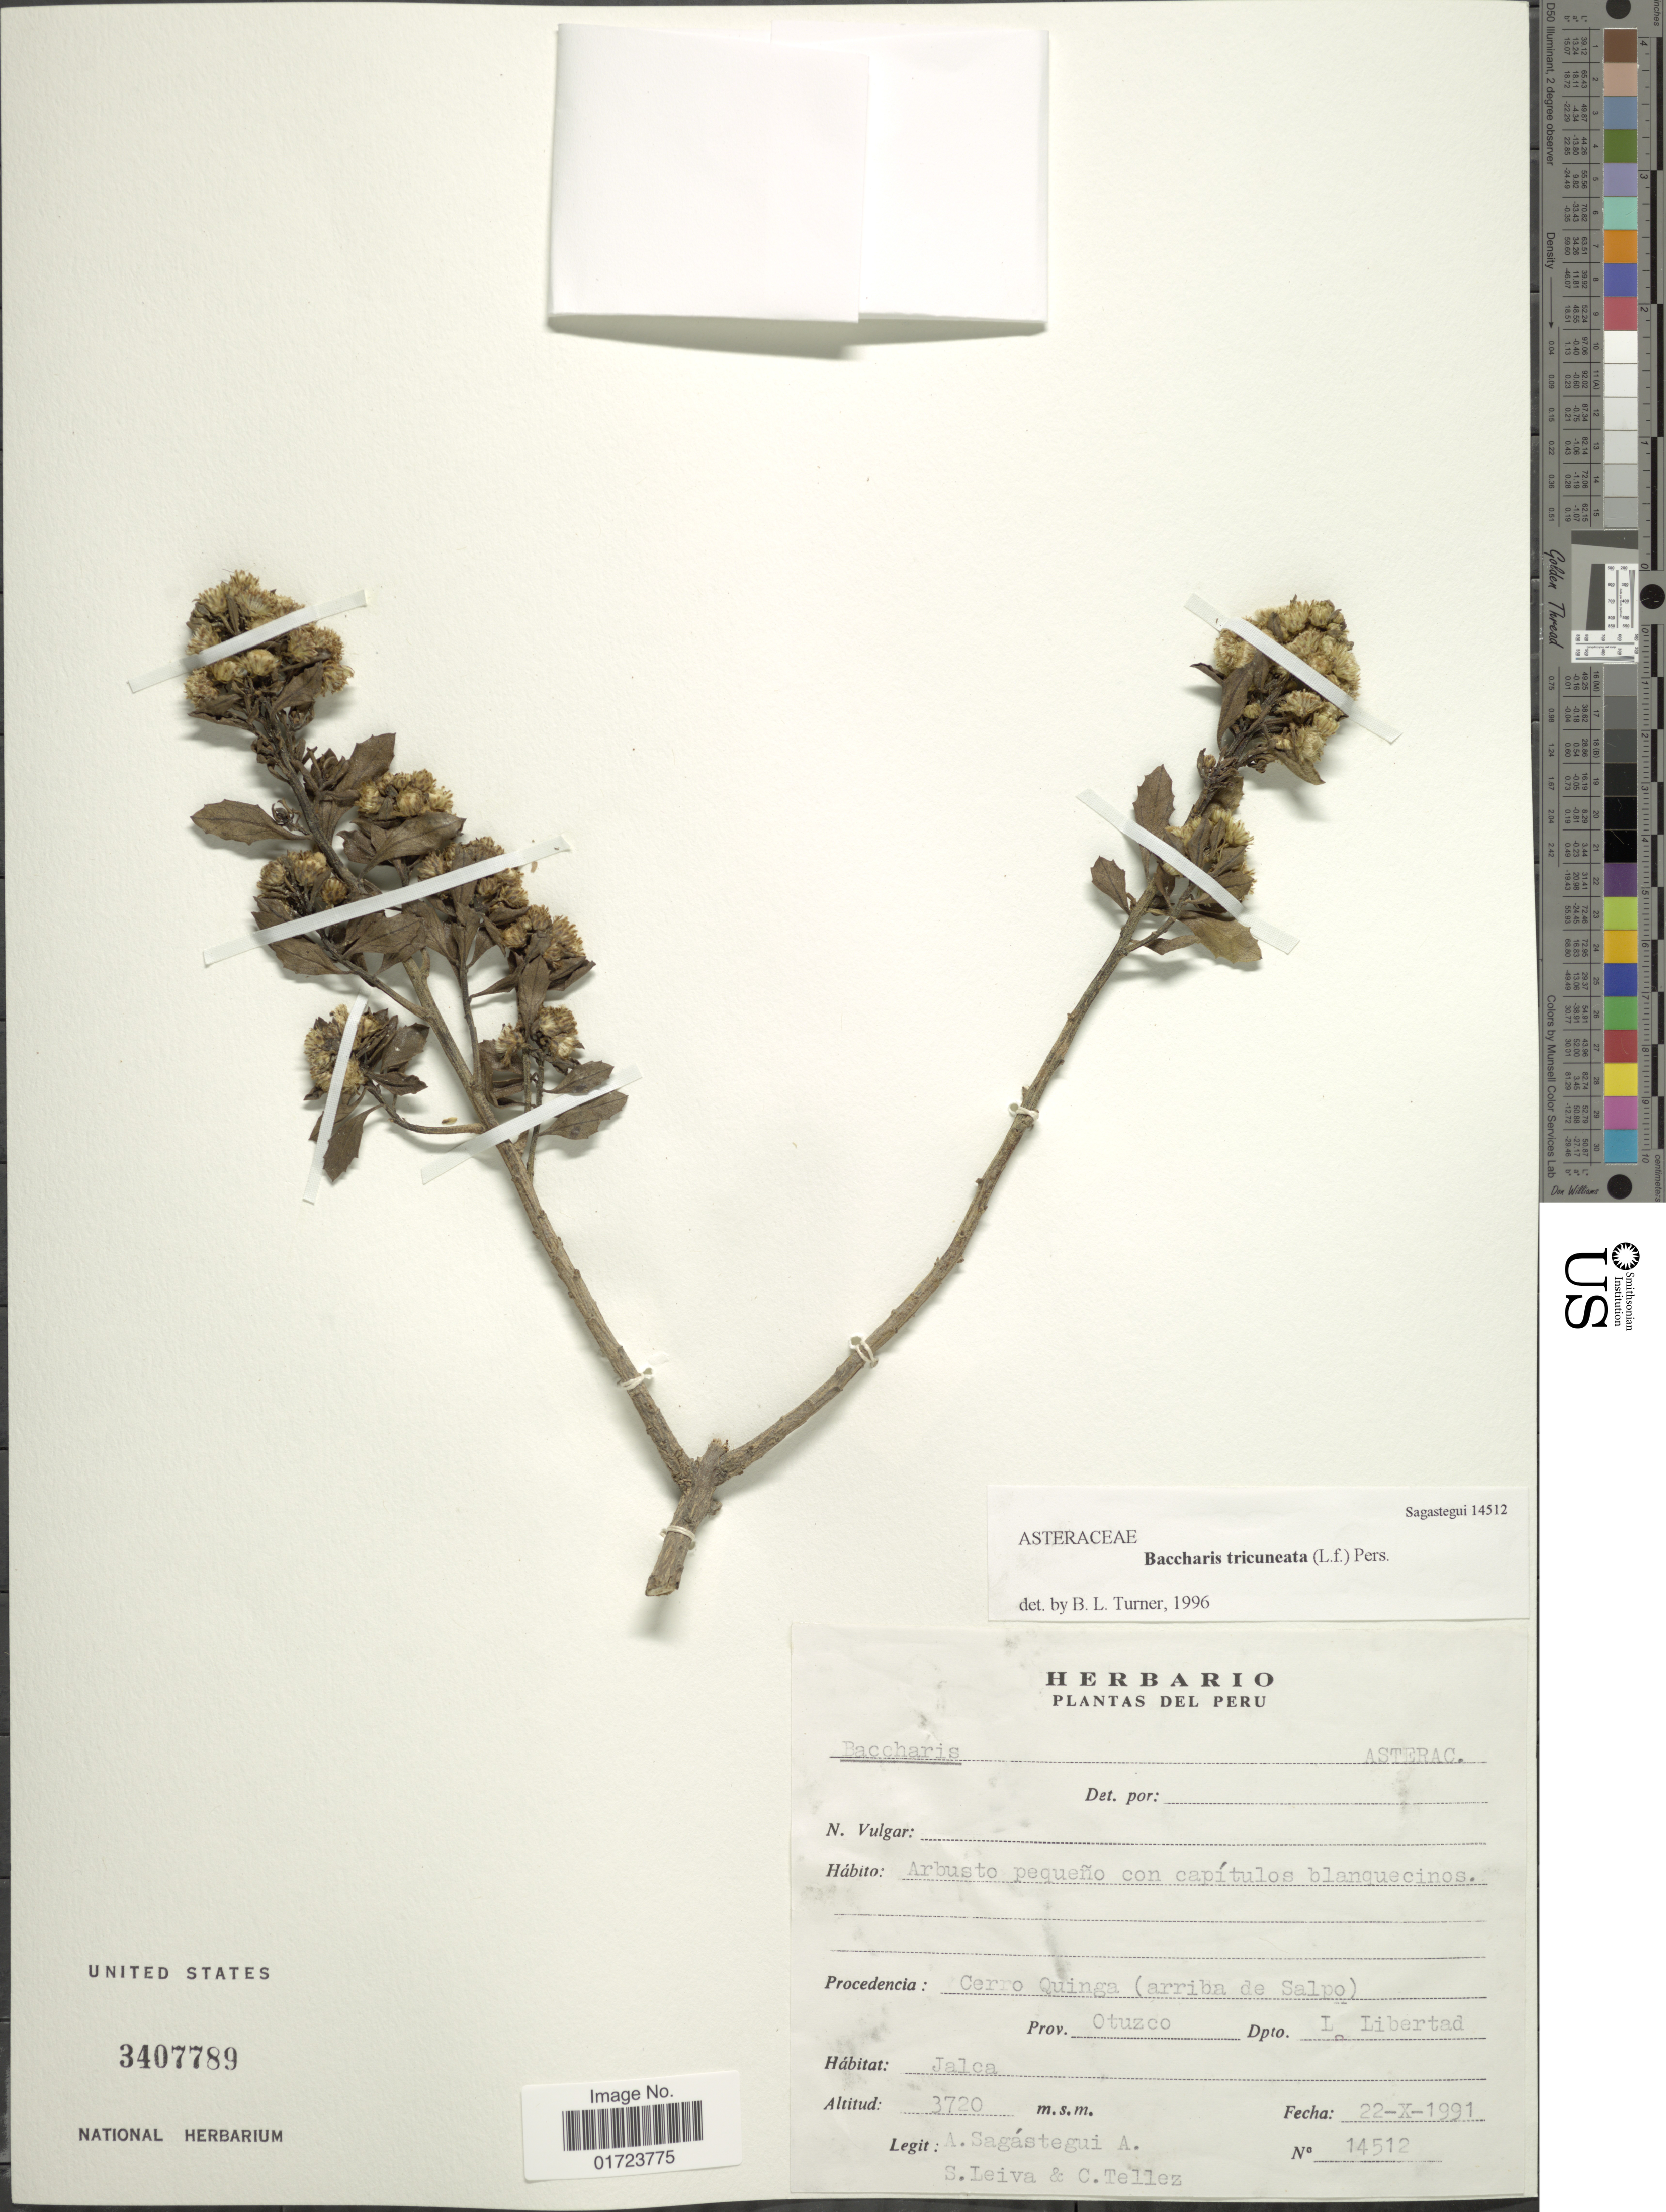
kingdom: Plantae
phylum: Tracheophyta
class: Magnoliopsida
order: Asterales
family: Asteraceae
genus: Baccharis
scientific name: Baccharis tricuneata var. robusta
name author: Cuatrec.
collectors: A. Sagástegui A., S. Leiva & C. Téllez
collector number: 14512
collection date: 1991-10-22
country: Peru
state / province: La Libertad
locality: Cerro Quinga (arriba de Salpa), Prov. Otuzco, Dpto. La Libertad.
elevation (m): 3720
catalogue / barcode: US 3407789